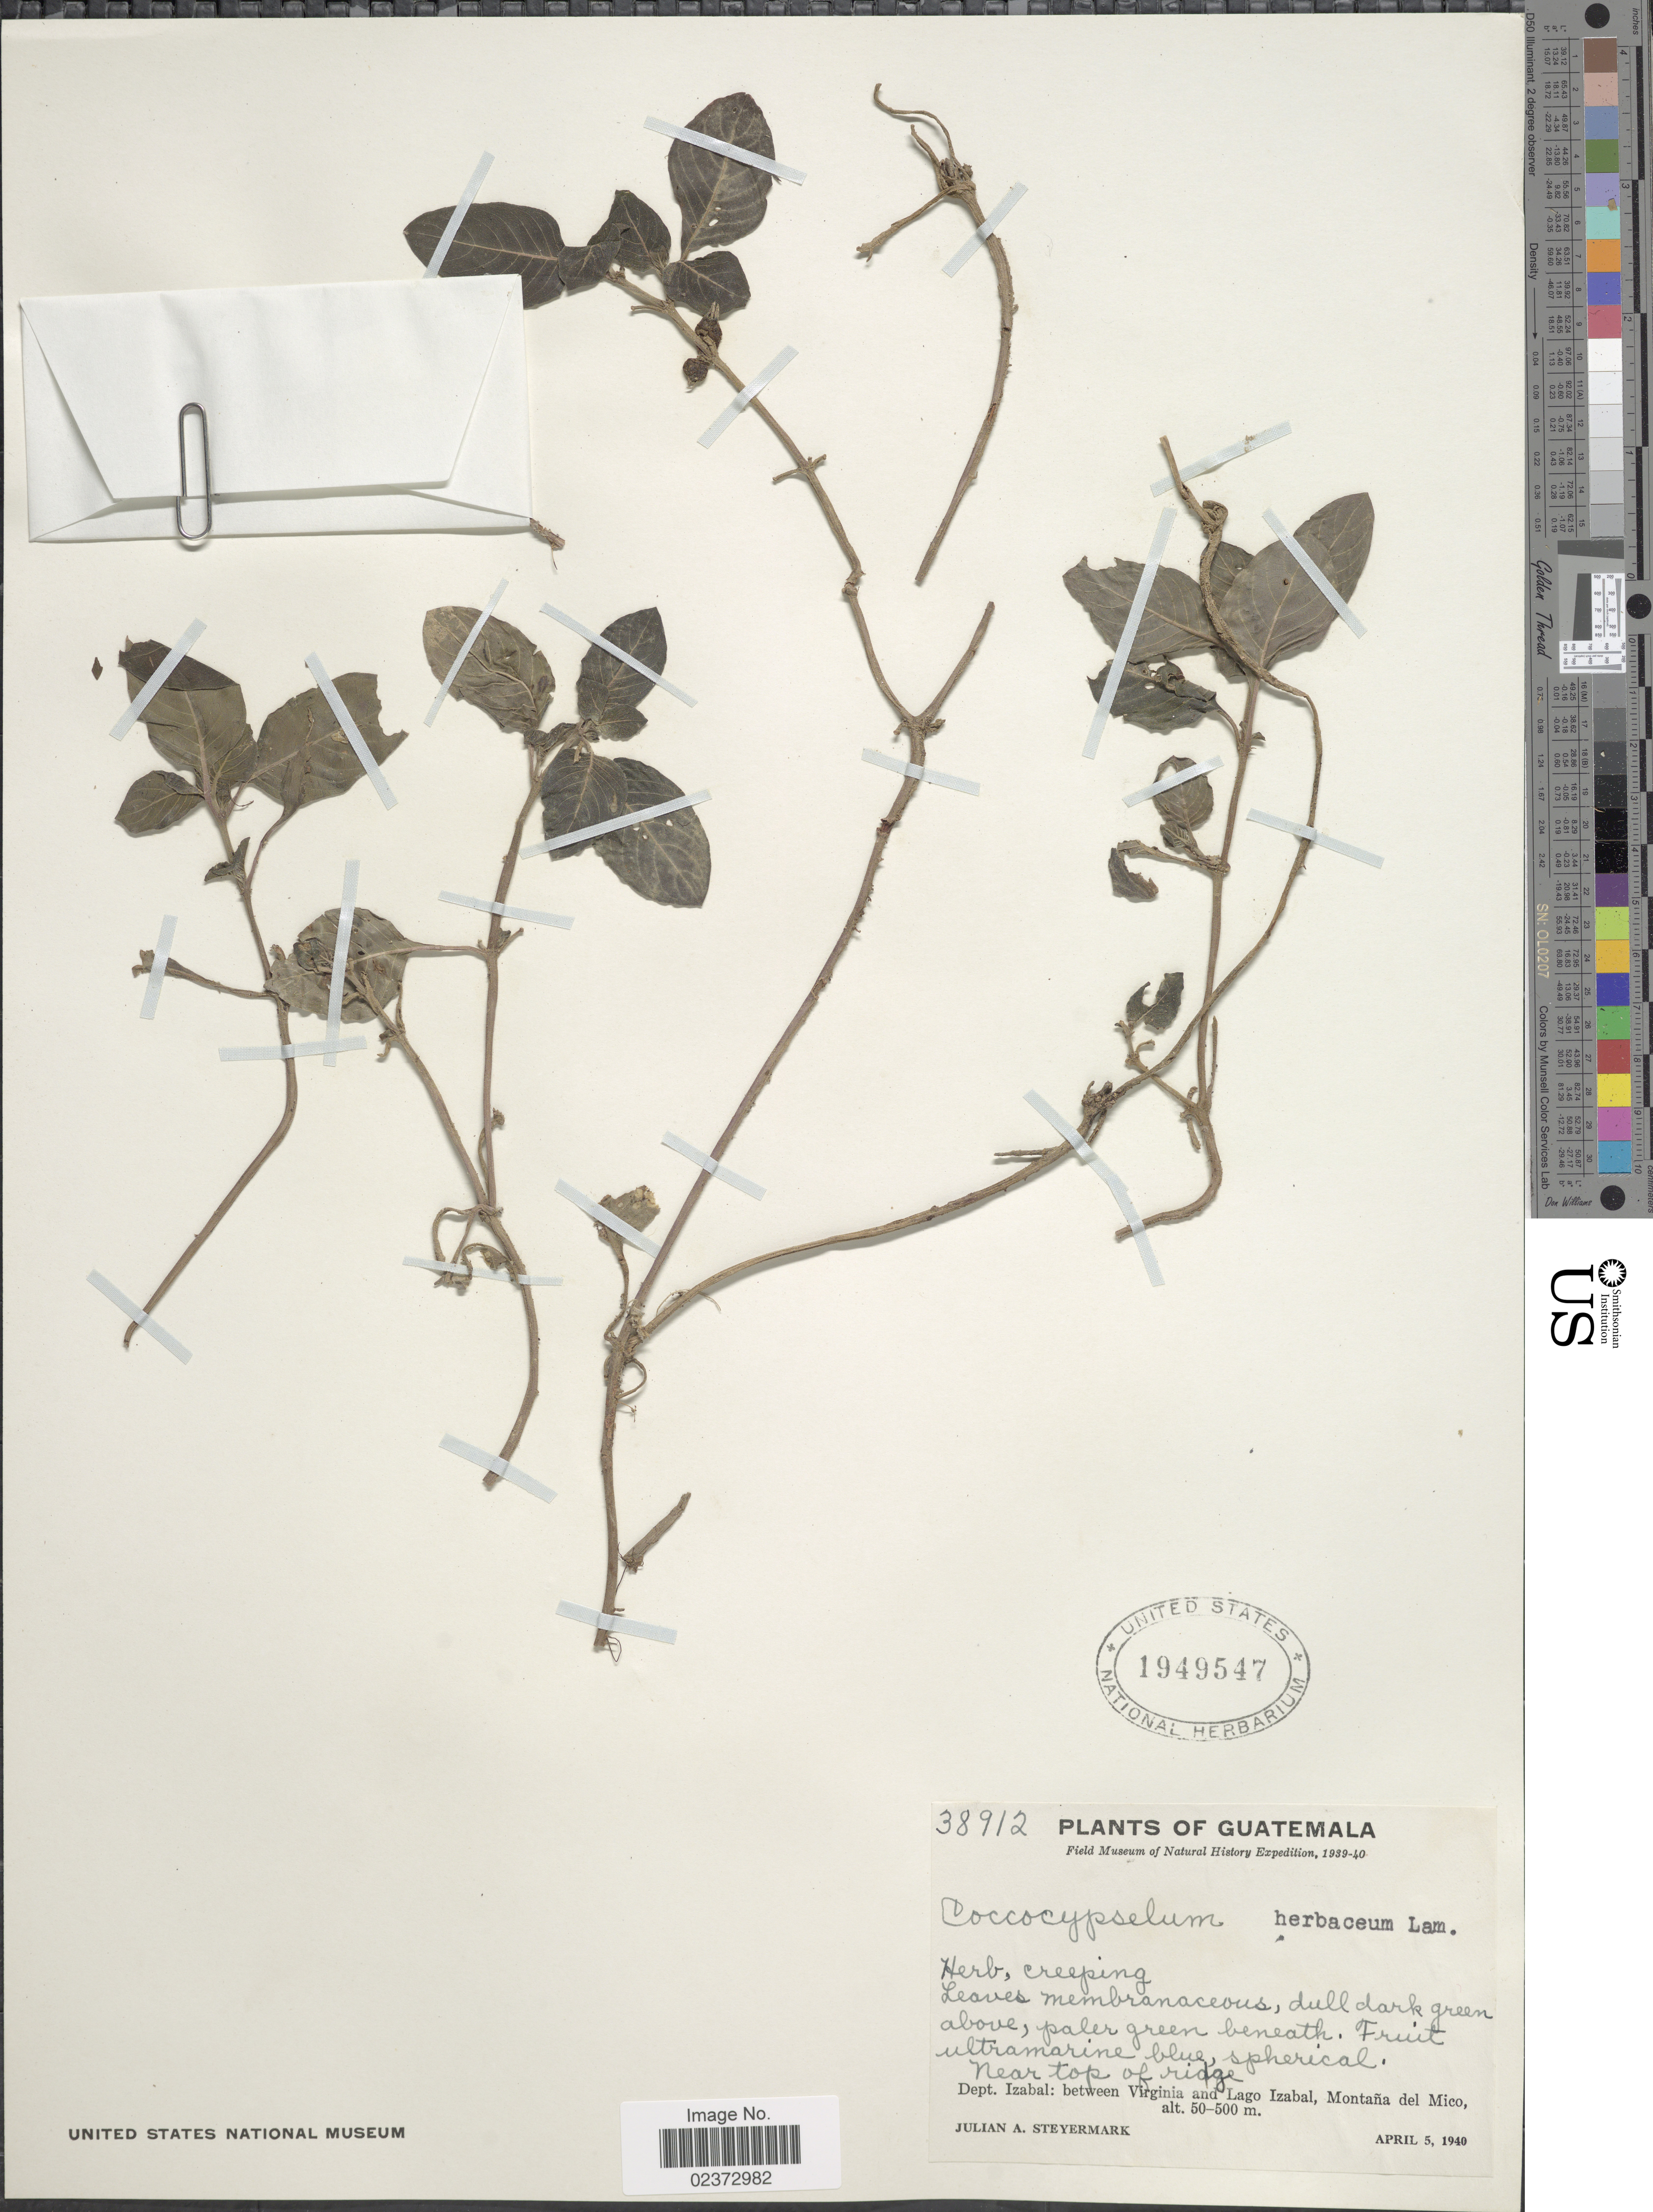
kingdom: Plantae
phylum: Tracheophyta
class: Magnoliopsida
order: Gentianales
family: Rubiaceae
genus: Coccocypselum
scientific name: Coccocypselum herbaceum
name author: Aubl.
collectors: J. Steyermark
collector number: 38912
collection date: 1940-04-05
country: Guatemala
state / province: Izabal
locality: Near top of Ridge, Dept. Izabal: between Virginia and Lago Izabal, Montana del Mico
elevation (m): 50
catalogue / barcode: US 1949547